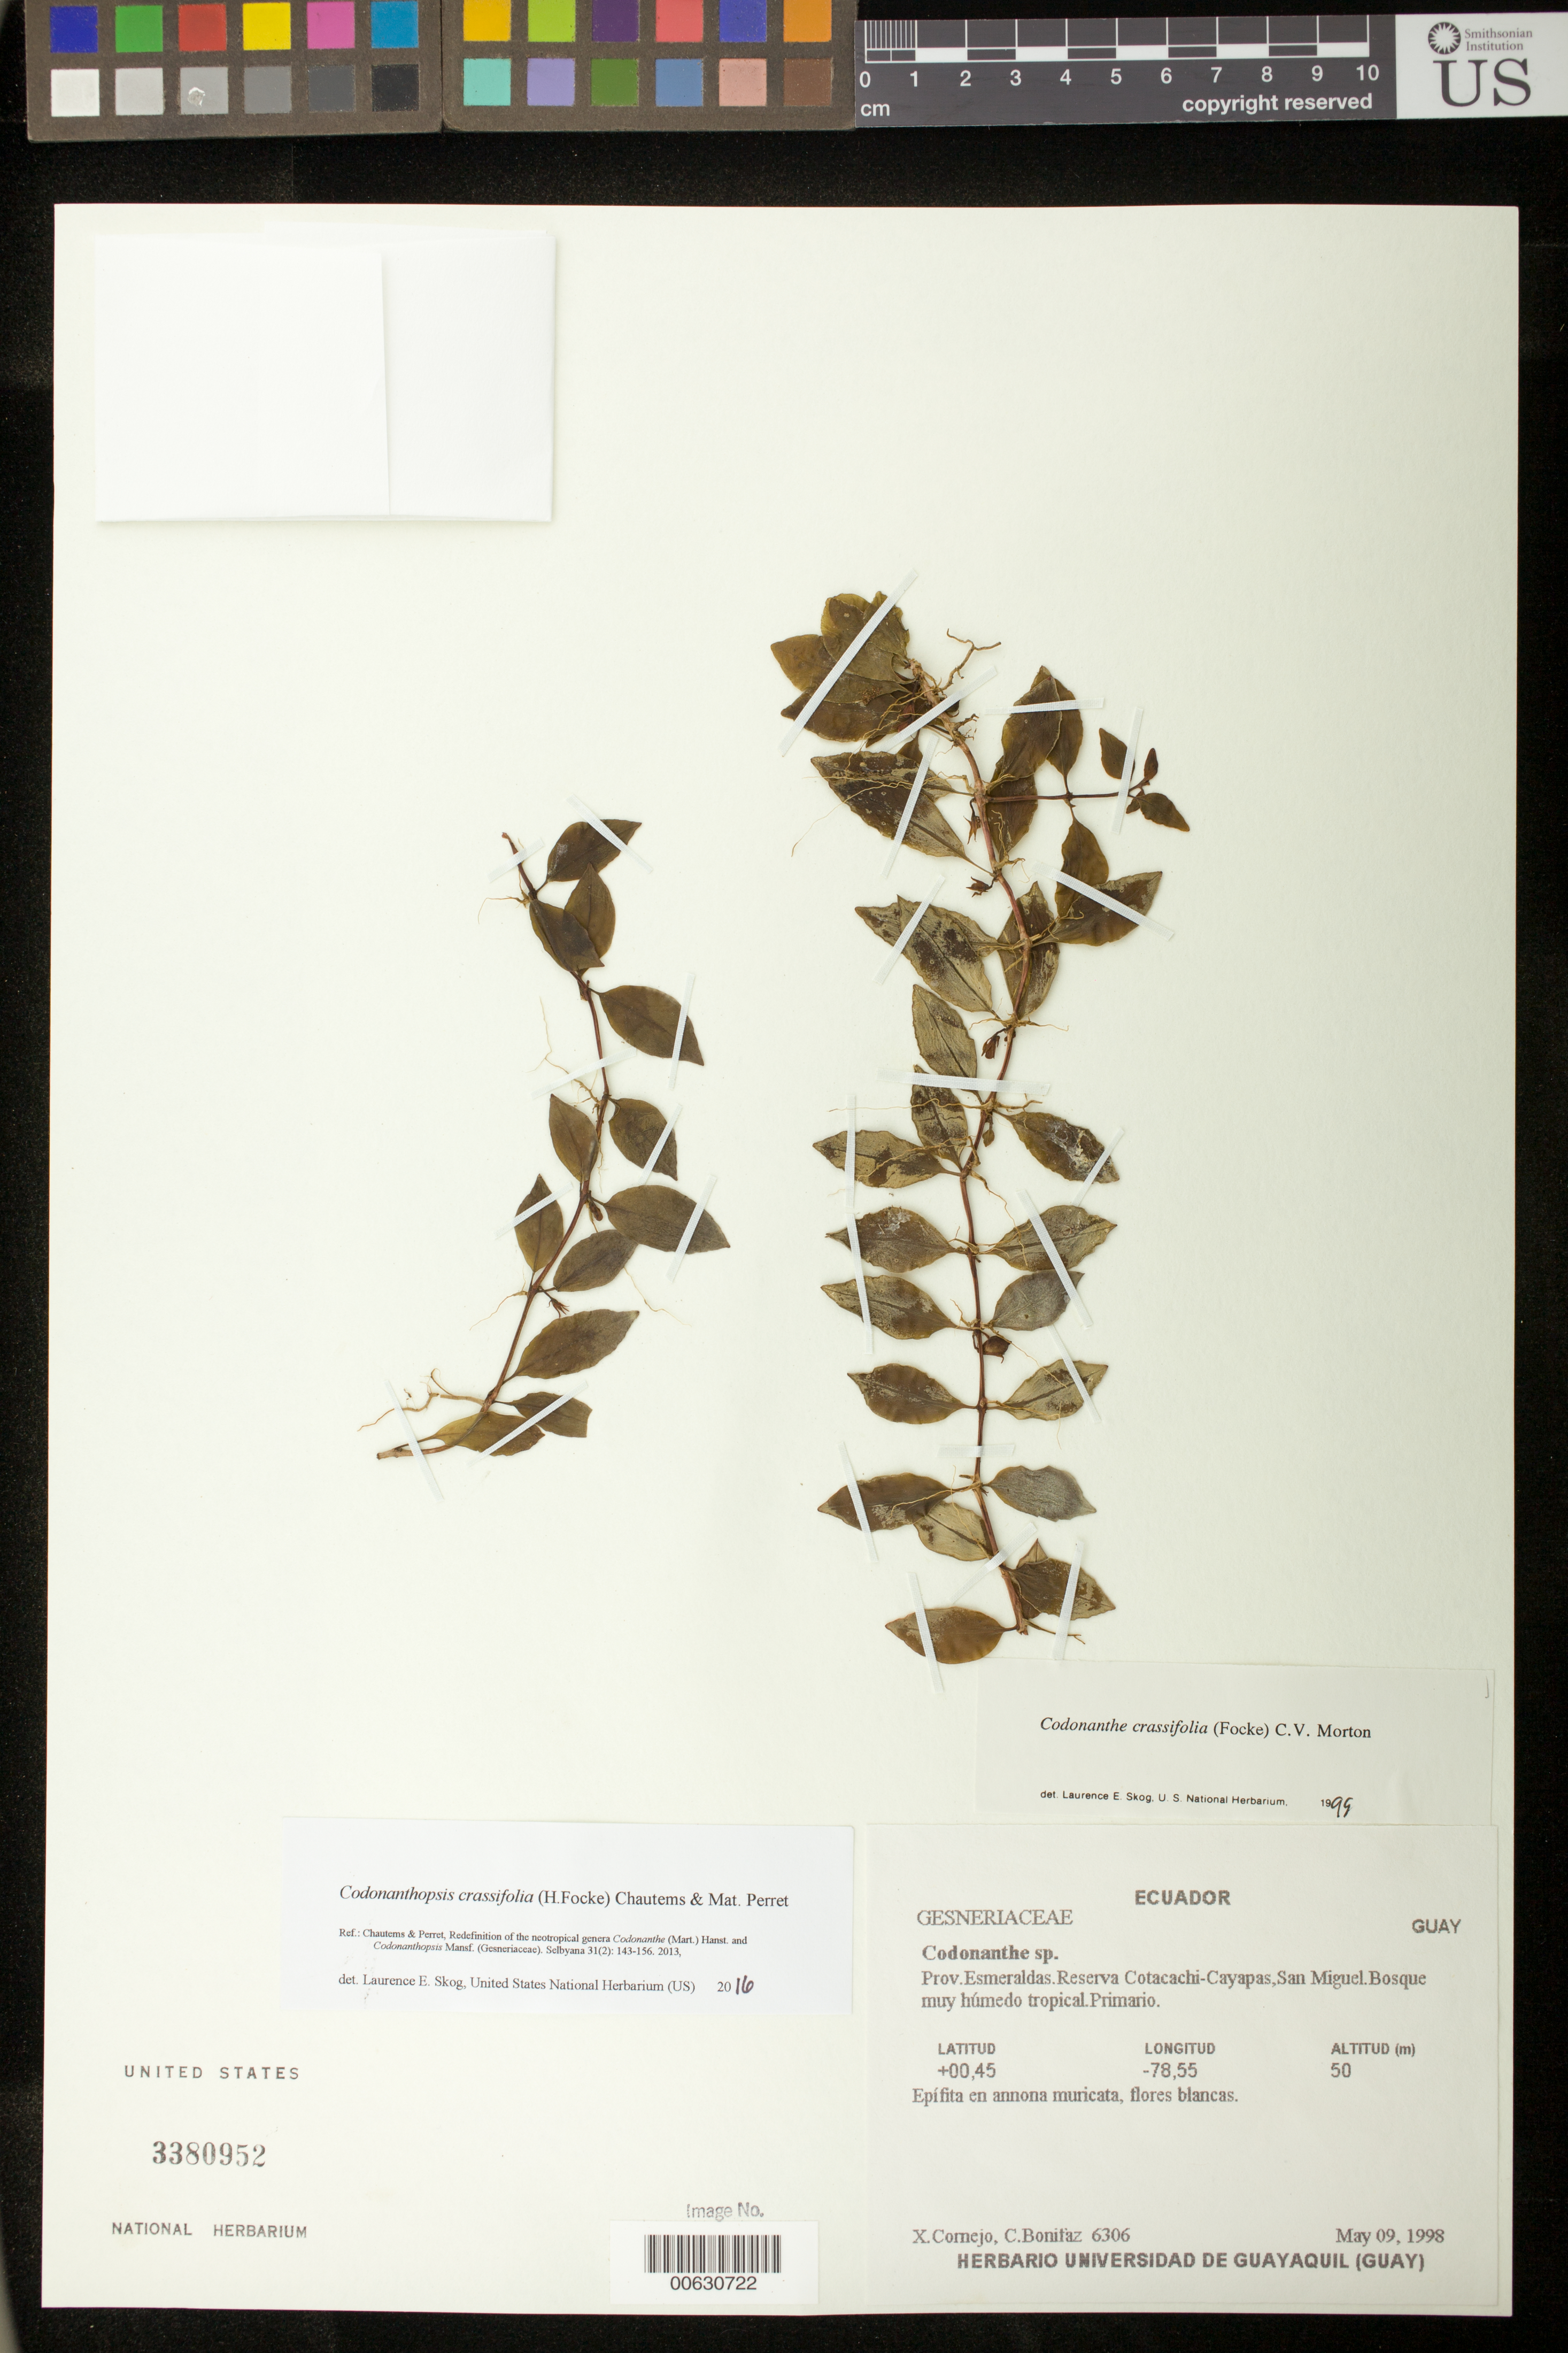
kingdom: Plantae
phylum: Tracheophyta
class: Magnoliopsida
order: Lamiales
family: Gesneriaceae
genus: Codonanthopsis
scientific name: Codonanthopsis crassifolia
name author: (H. Focke) Chautems & Mat.Perret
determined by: Skog, Laurence E.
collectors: X. F. Cornejo & C. Bonifaz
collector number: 6306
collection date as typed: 09 May 1998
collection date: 1998-05-09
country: Ecuador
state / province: Esmeraldas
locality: Reserva Cotacachi-Cayapas, San Miguel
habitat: Bosque muy húmedo tropical, primario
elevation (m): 50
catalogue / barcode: US 3380952